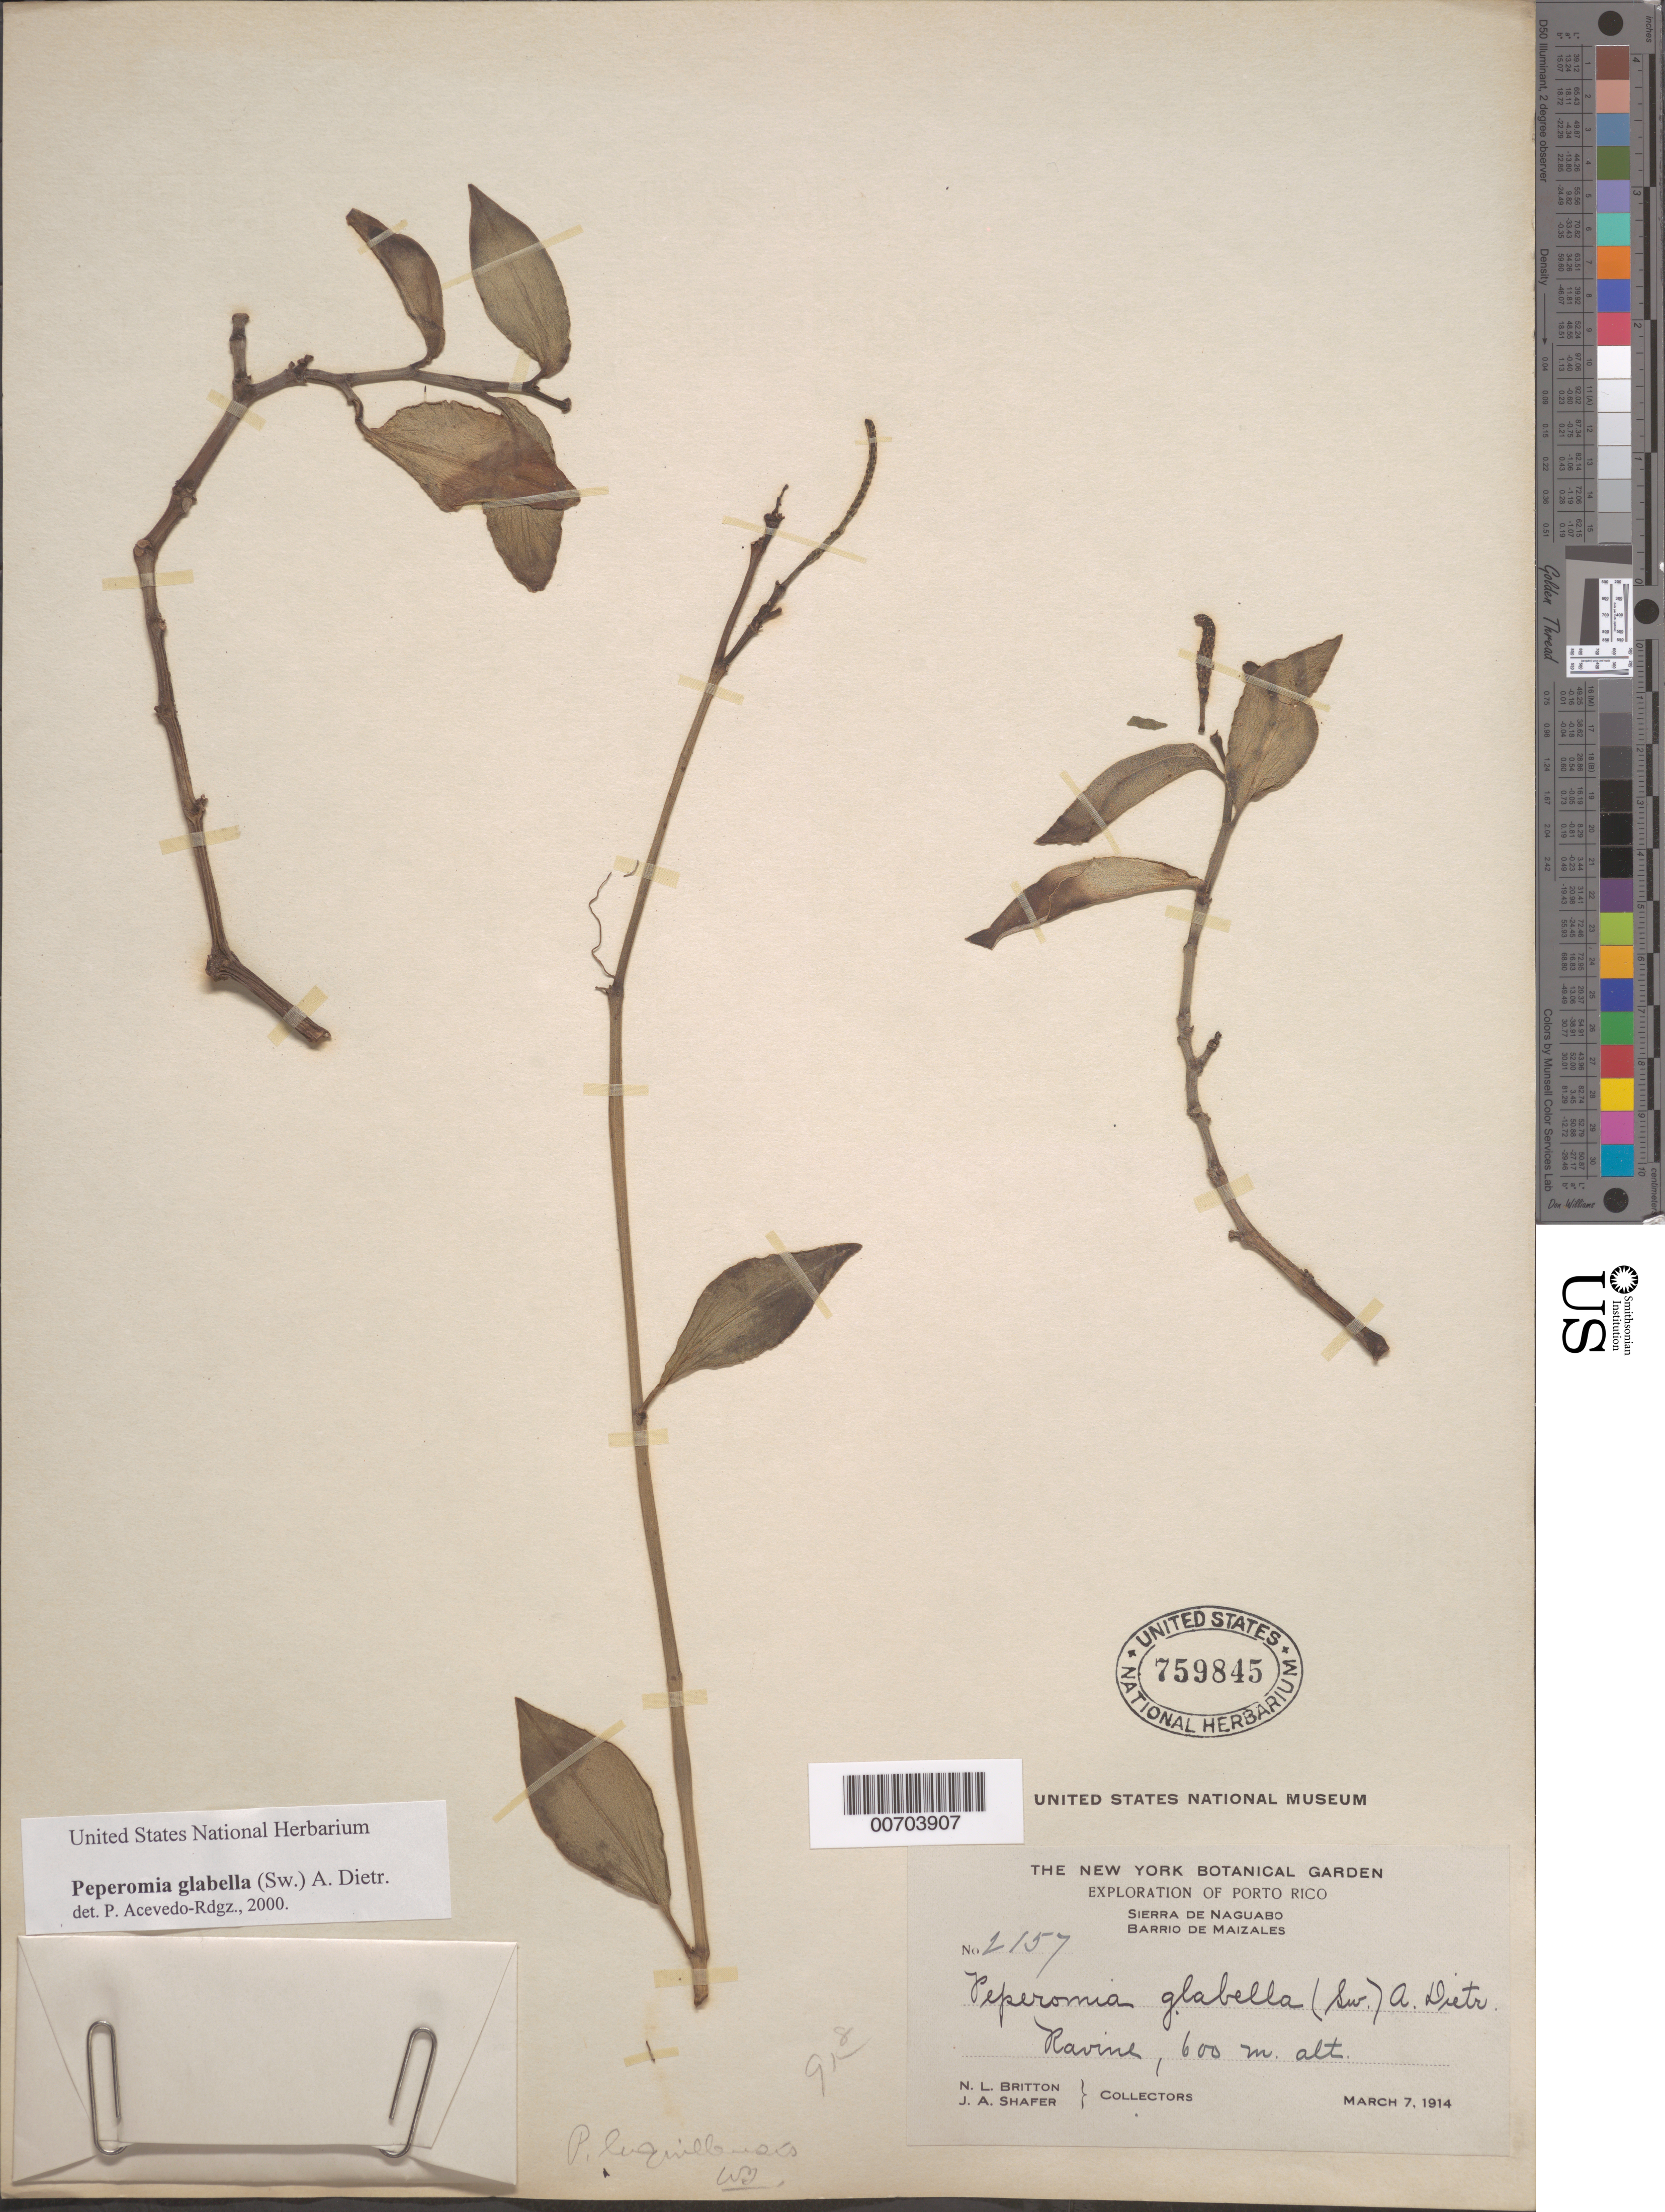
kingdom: Plantae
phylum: Tracheophyta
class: Magnoliopsida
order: Piperales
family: Piperaceae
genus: Peperomia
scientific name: Peperomia glabella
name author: (Sw.) A. Dietr.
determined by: Acevedo-Rodríguez, P., (BOT), Smithsonian Institution - National Museum of Natural History (UNITED STATES)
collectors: N. Britton & J. A. Shafer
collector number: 2157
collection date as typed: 07 Mar 1914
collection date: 1914-03-07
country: Puerto Rico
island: Greater Antilles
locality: Sierra de Naguabo; Barrio de Maizales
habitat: ravine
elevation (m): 600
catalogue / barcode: US 759845